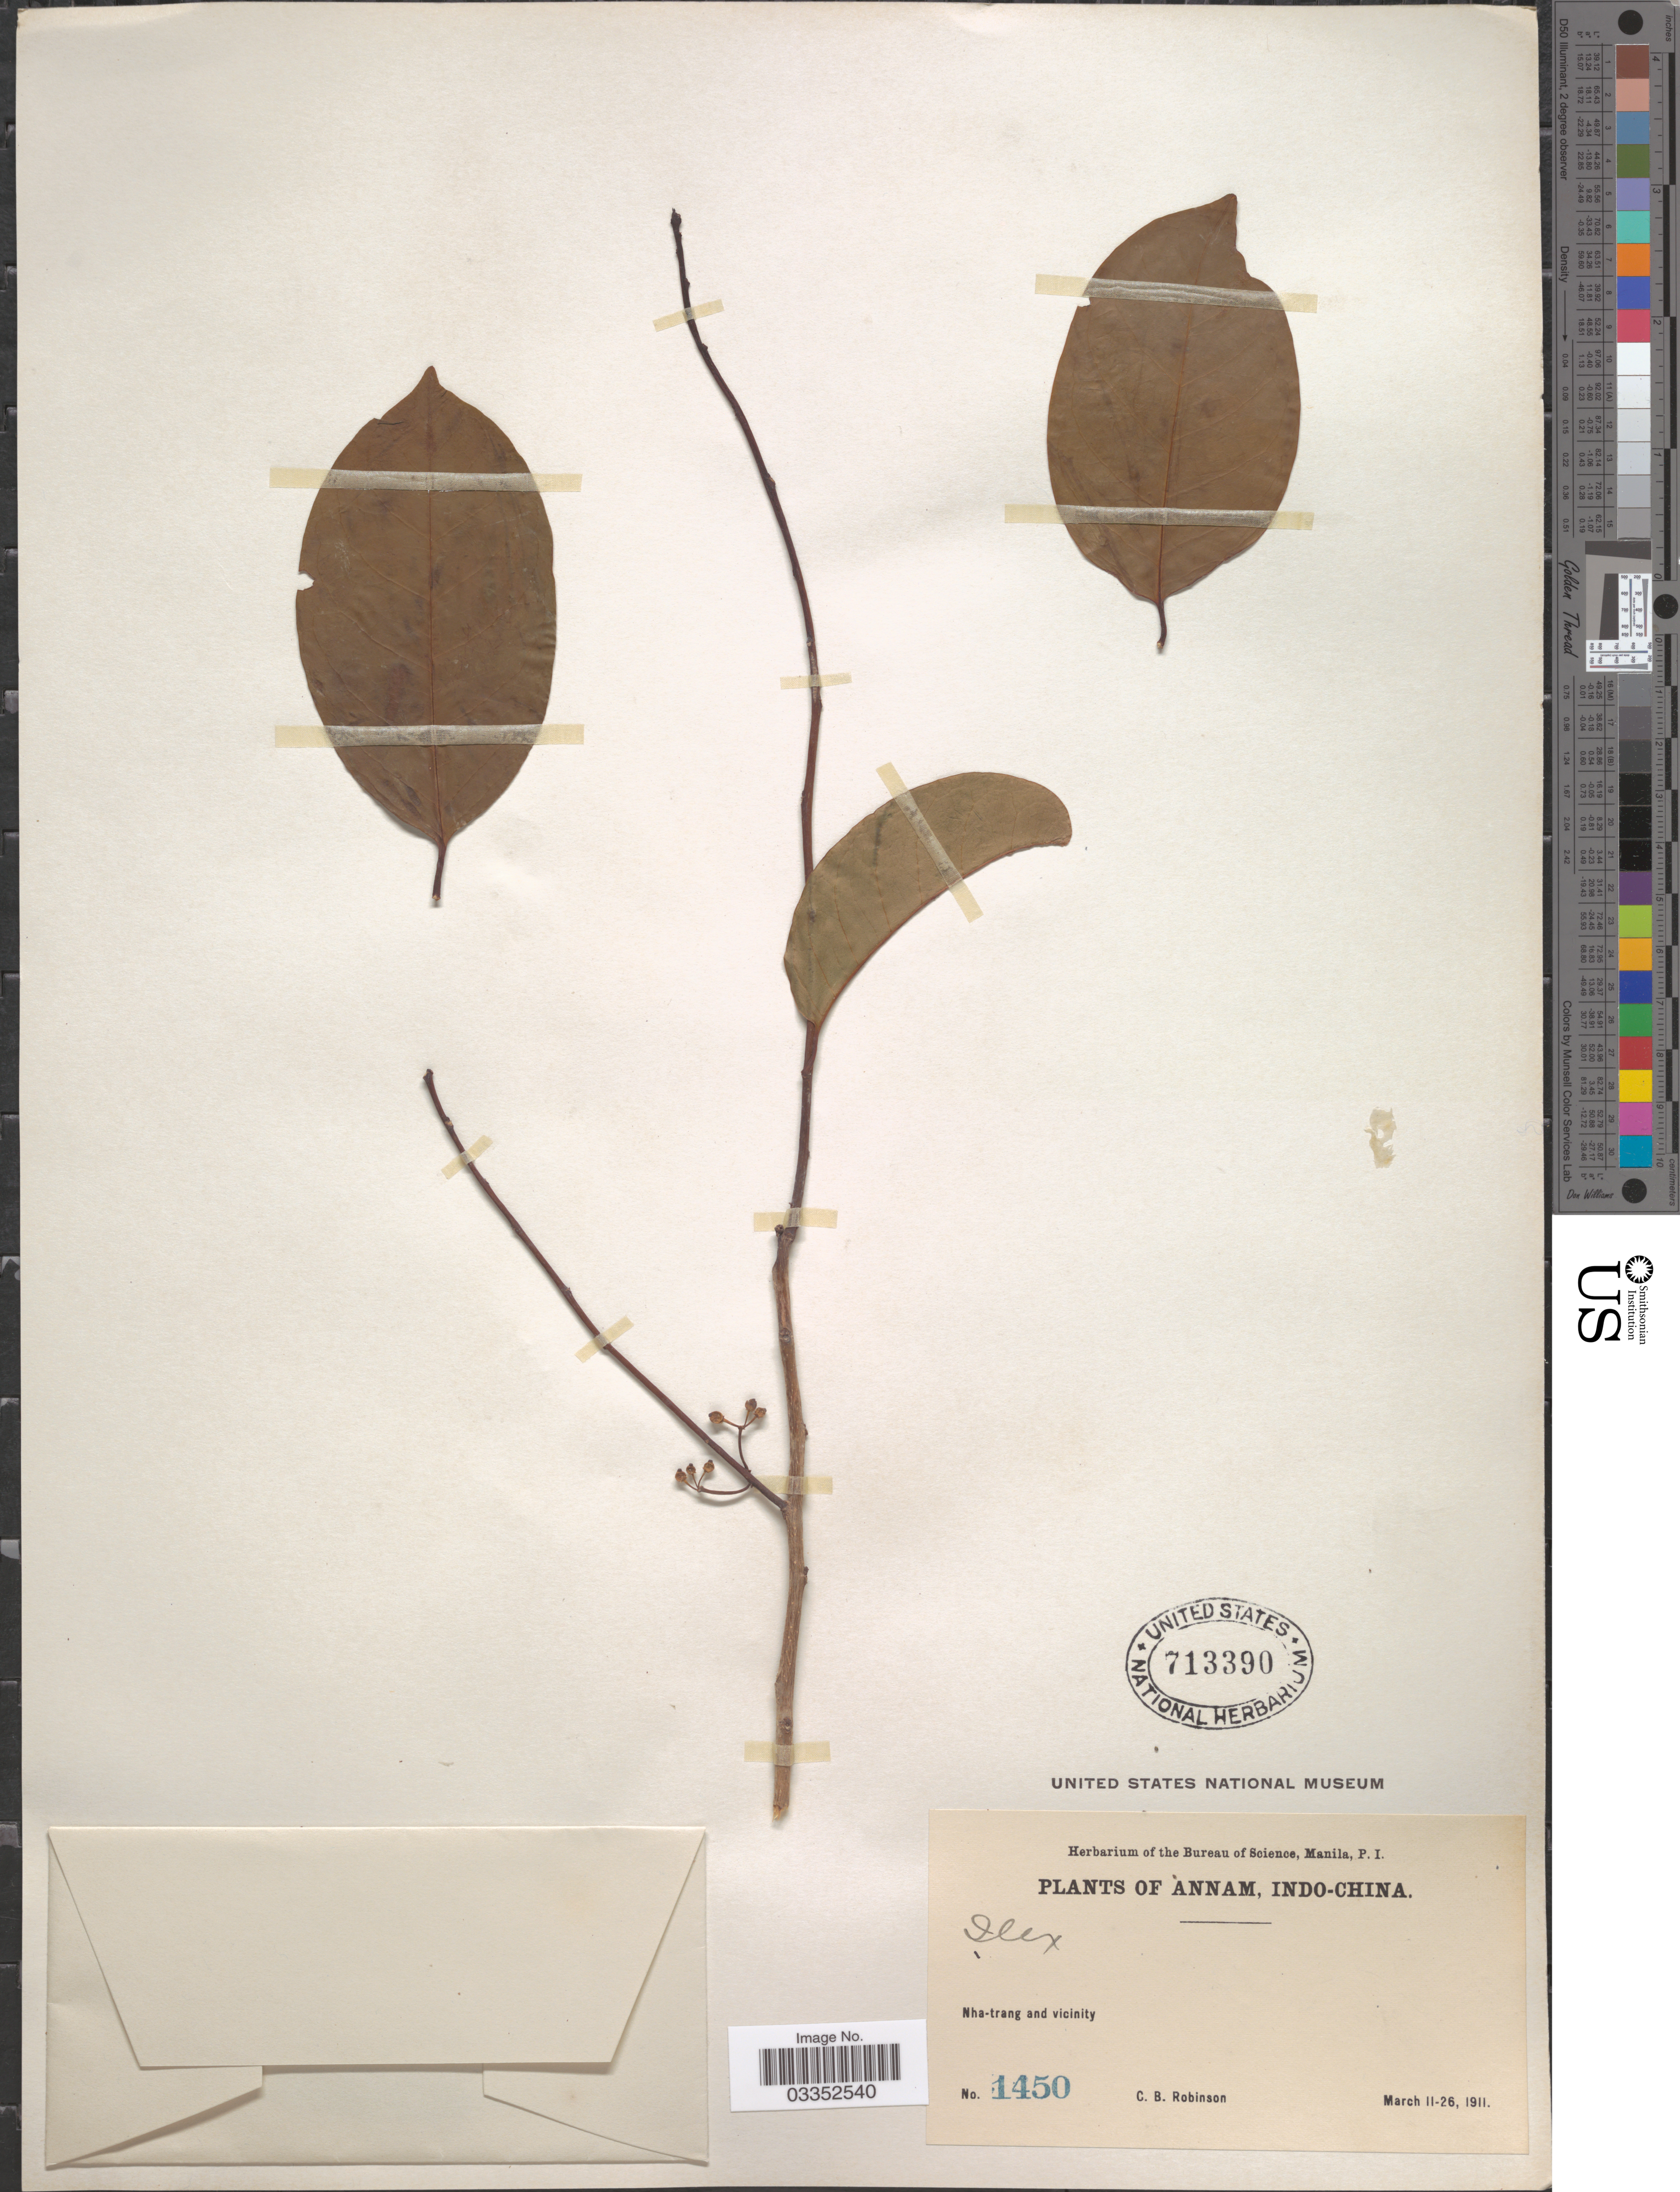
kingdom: Plantae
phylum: Tracheophyta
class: Magnoliopsida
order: Aquifoliales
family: Aquifoliaceae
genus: Ilex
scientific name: Ilex sp.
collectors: C. Robinson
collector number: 1450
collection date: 1911-03-11/1911-03-26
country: Vietnam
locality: Annam, Indo-China, Nha-trang and vicinity.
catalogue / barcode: US 713390